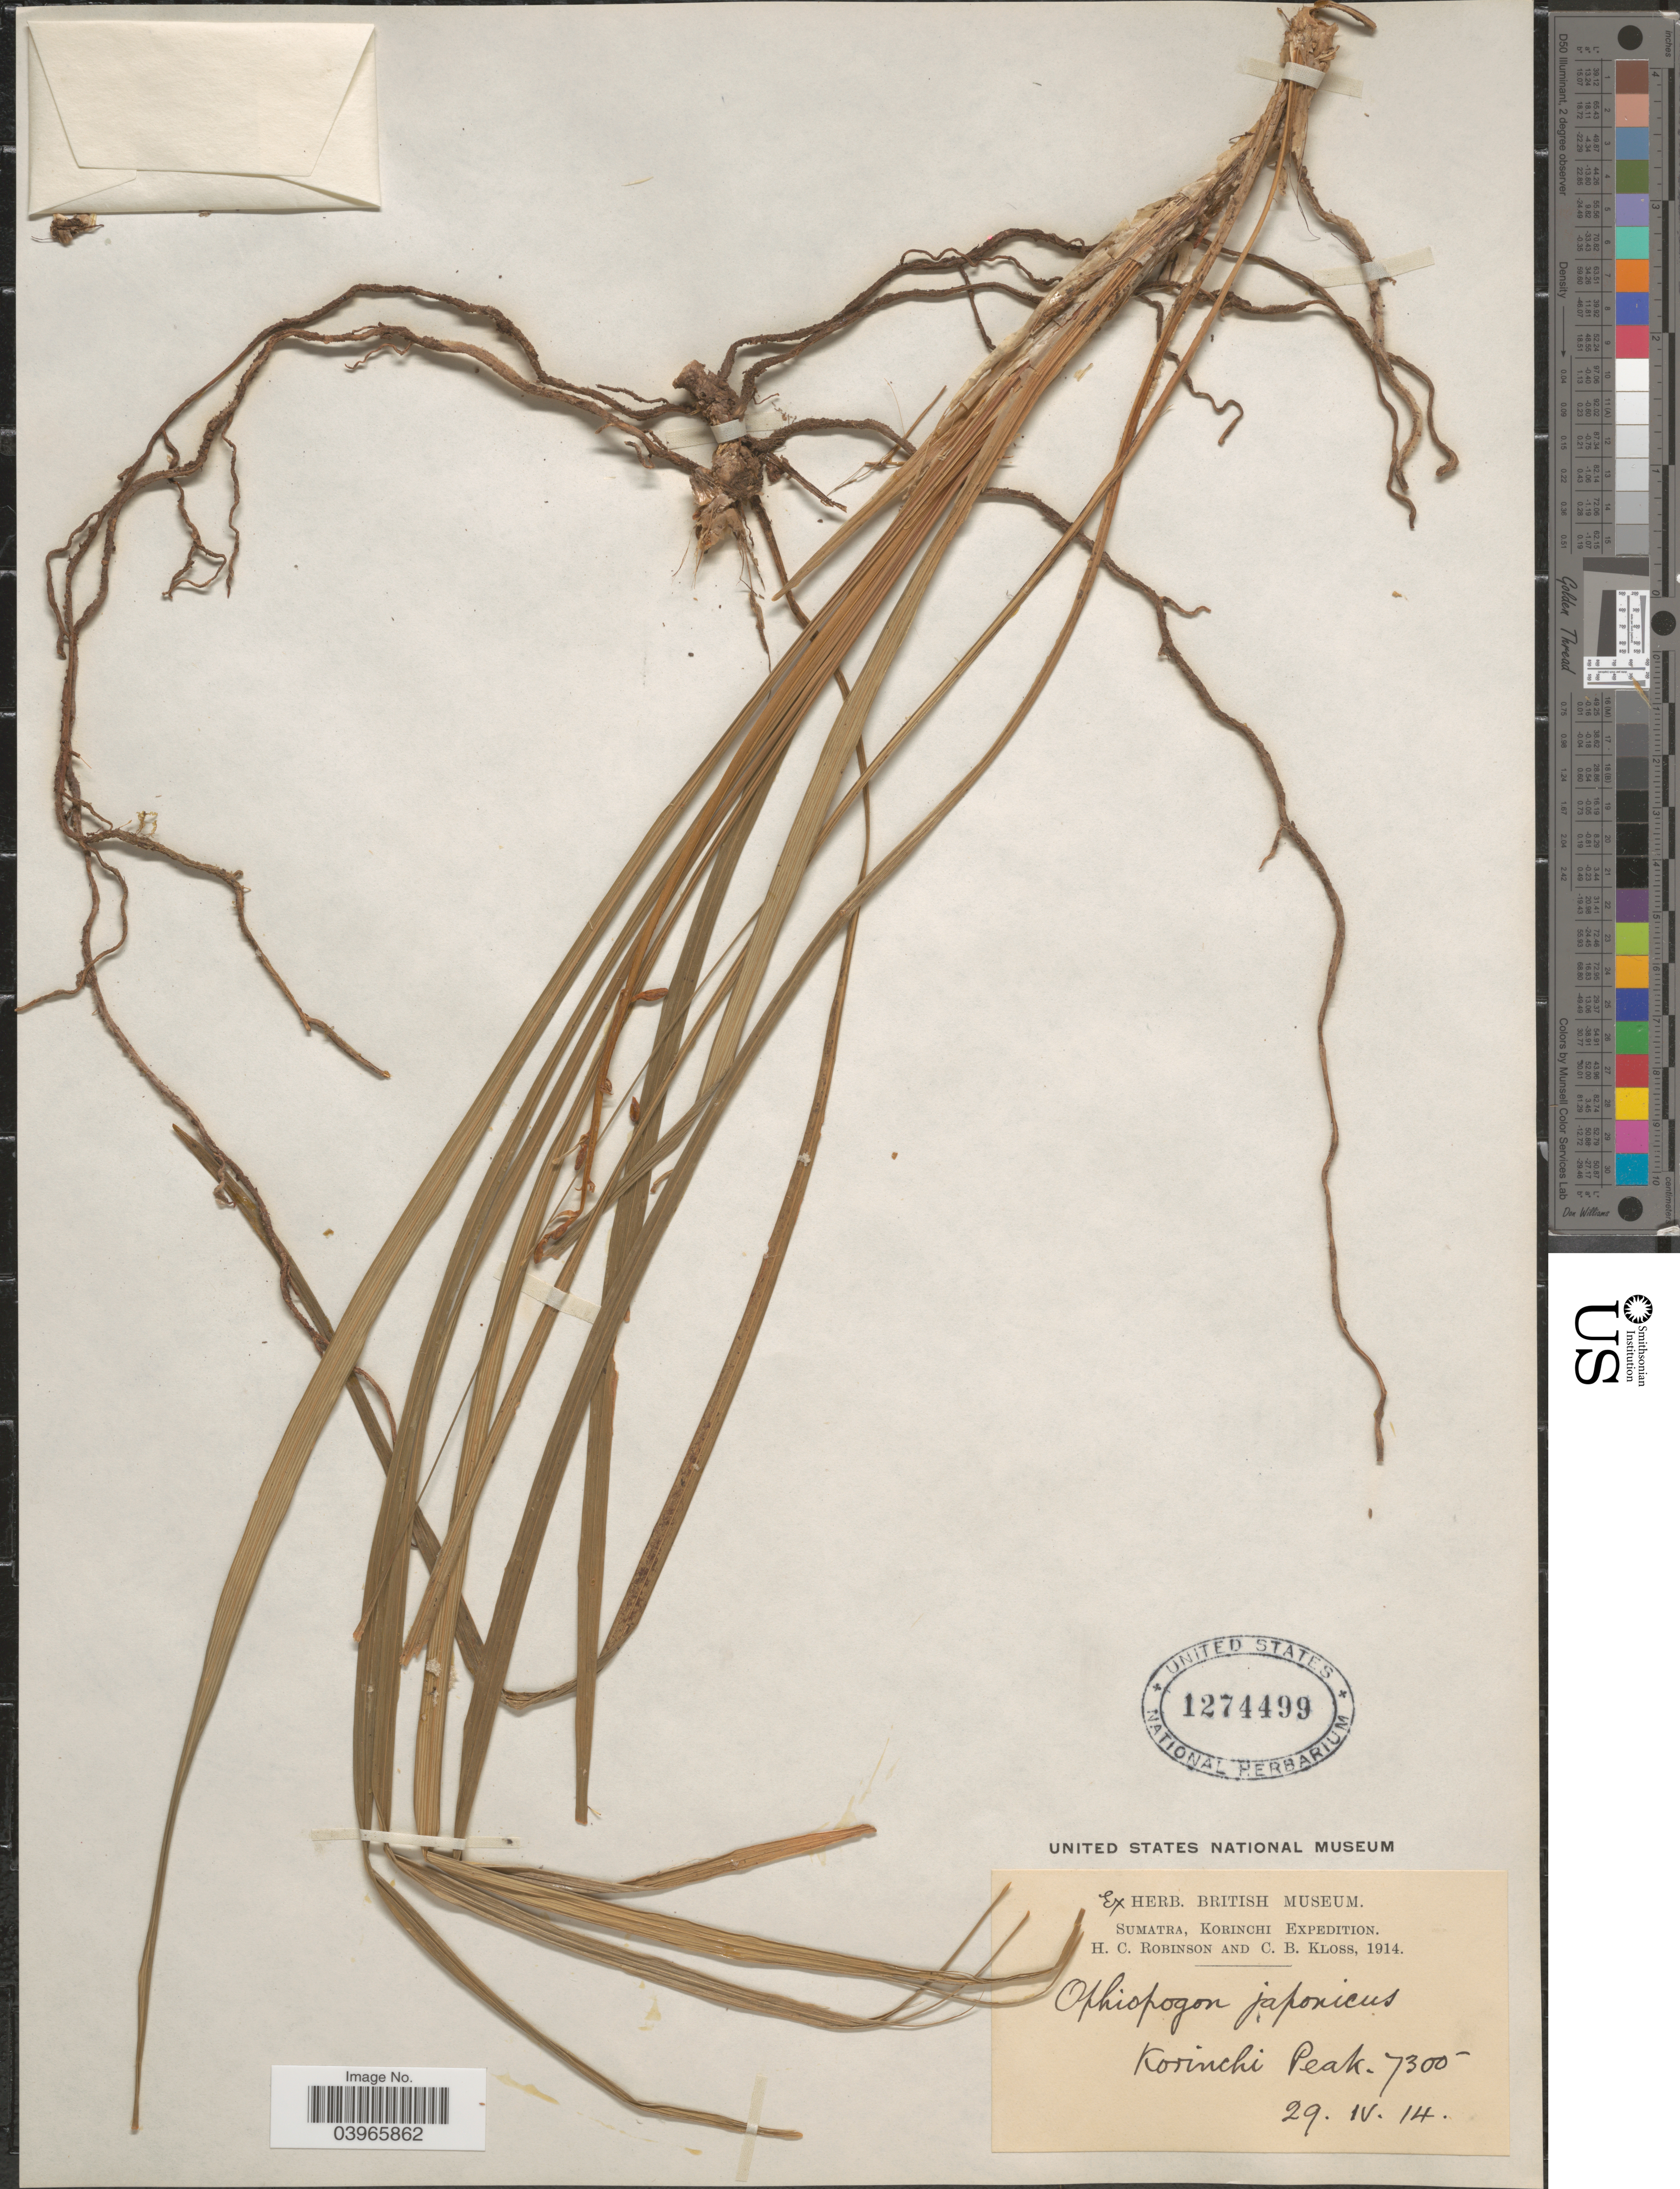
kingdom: Plantae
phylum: Tracheophyta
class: Liliopsida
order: Asparagales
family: Asparagaceae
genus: Ophiopogon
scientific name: Ophiopogon japonicus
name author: (L. f.) Ker Gawl.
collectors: H. C. Robinson & C. Kloss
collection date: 1914-04-29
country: Indonesia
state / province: Sumatra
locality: Korinchi Peak.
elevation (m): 2225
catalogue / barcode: US 1274499